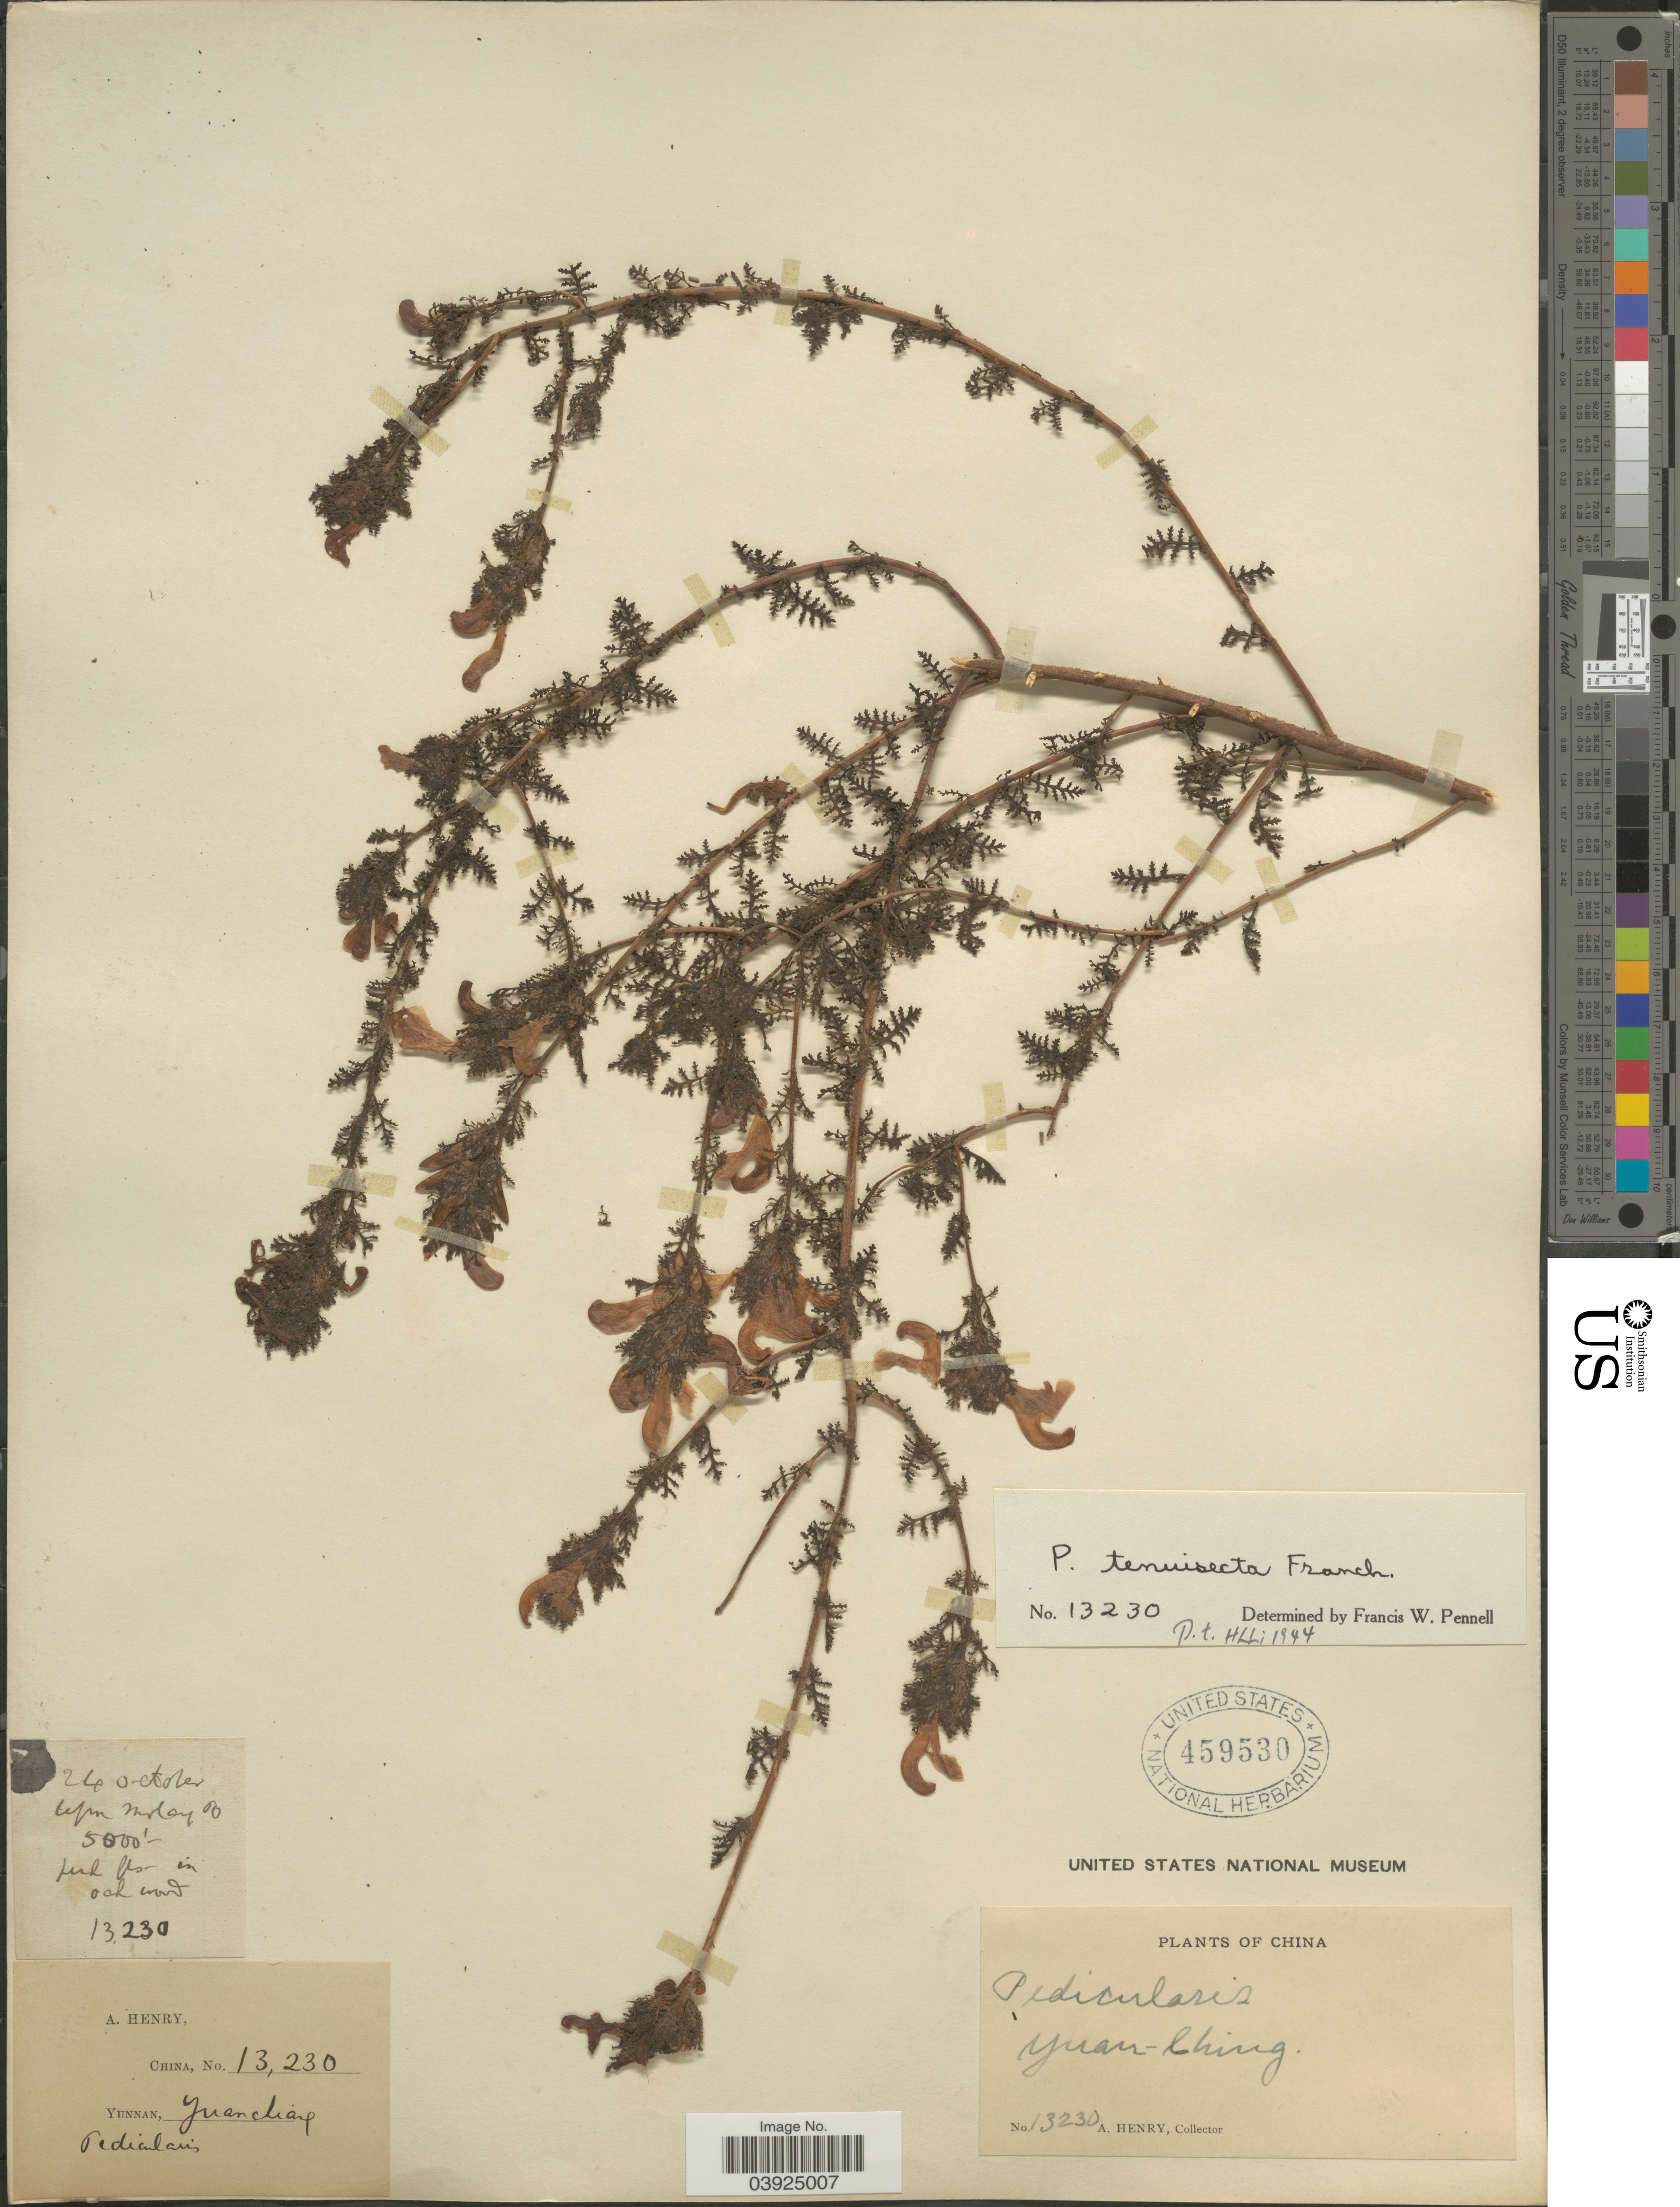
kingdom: Plantae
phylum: Tracheophyta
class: Magnoliopsida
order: Lamiales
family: Orobanchaceae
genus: Pedicularis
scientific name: Pedicularis tenuisecta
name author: Franch. ex Maxim.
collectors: A. Henry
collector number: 13230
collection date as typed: Transcribed d/m/y: /10/24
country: China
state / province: Yunnan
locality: Yuan-ching.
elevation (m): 1524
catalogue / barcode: US 459530